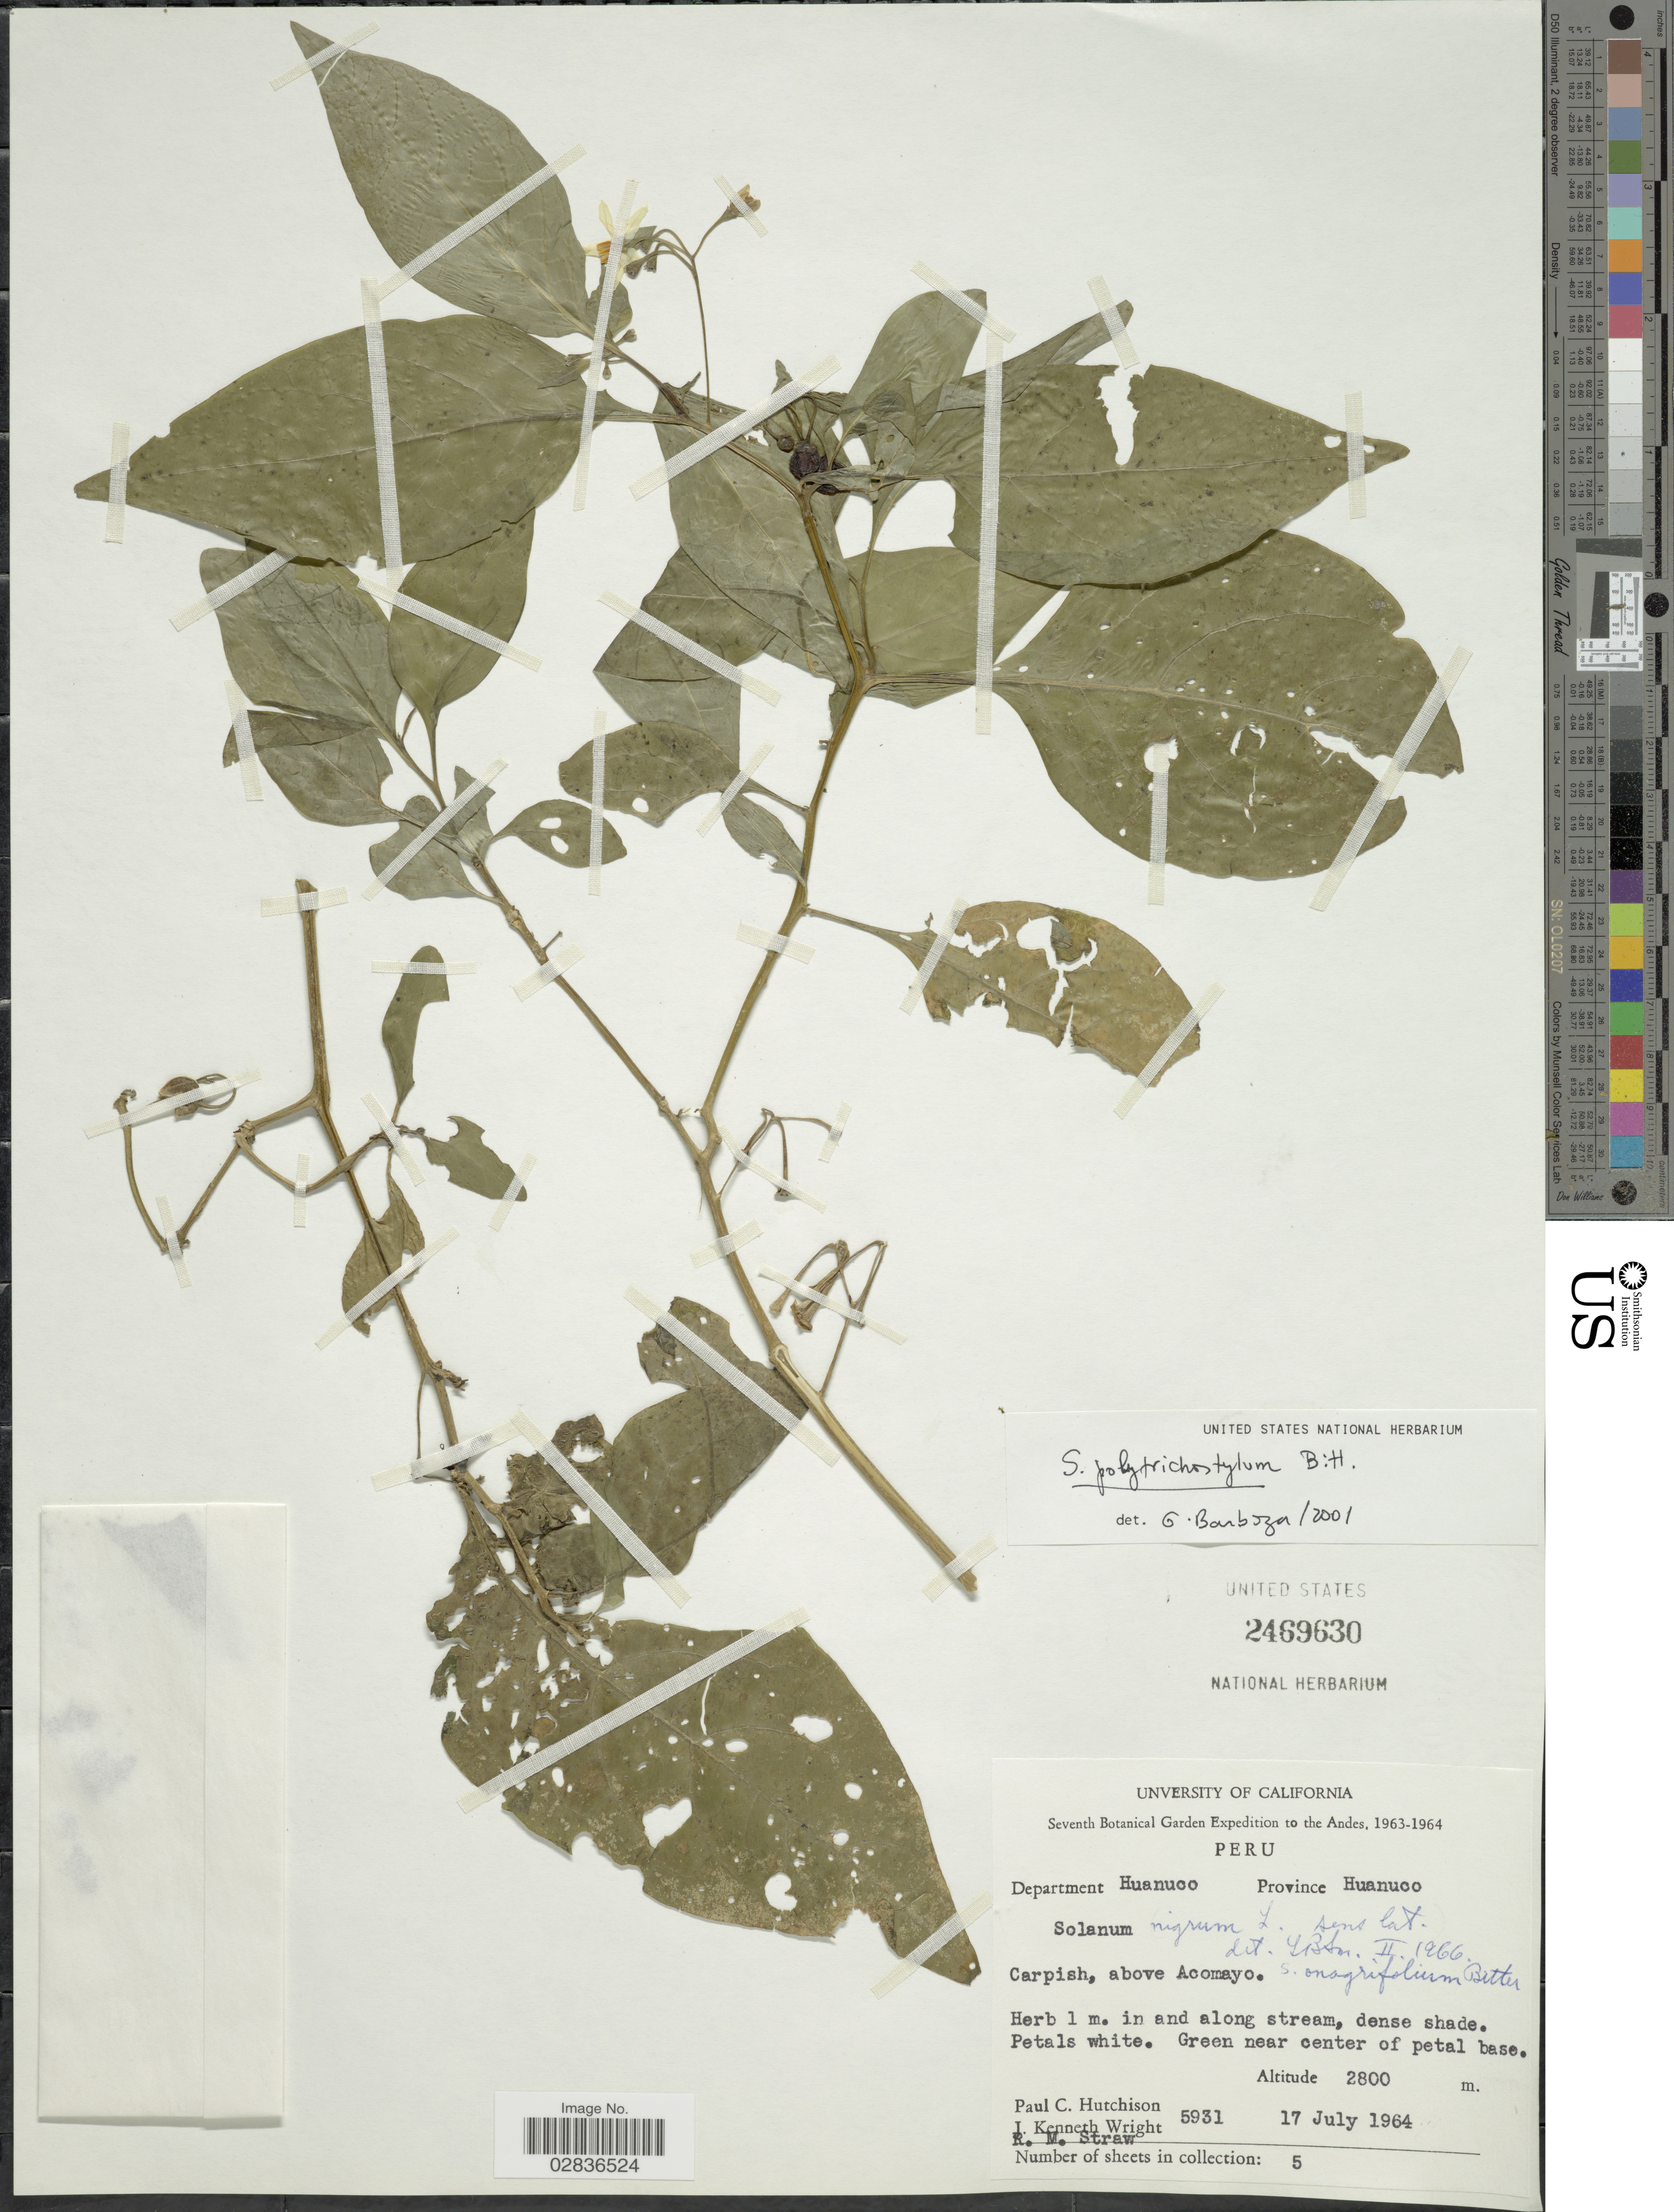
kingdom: Plantae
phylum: Tracheophyta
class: Magnoliopsida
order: Solanales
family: Solanaceae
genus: Solanum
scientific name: Solanum polytrichostylum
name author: Bitter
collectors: P. C. Hutchison, J. K. Wright & R. M. Straw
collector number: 5931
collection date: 1964-07-17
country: Peru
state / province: Huánuco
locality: Andes. department Huanuco. Province Huanuco. Carpish, above Acomayo.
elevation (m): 2800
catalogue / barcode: US 2469630